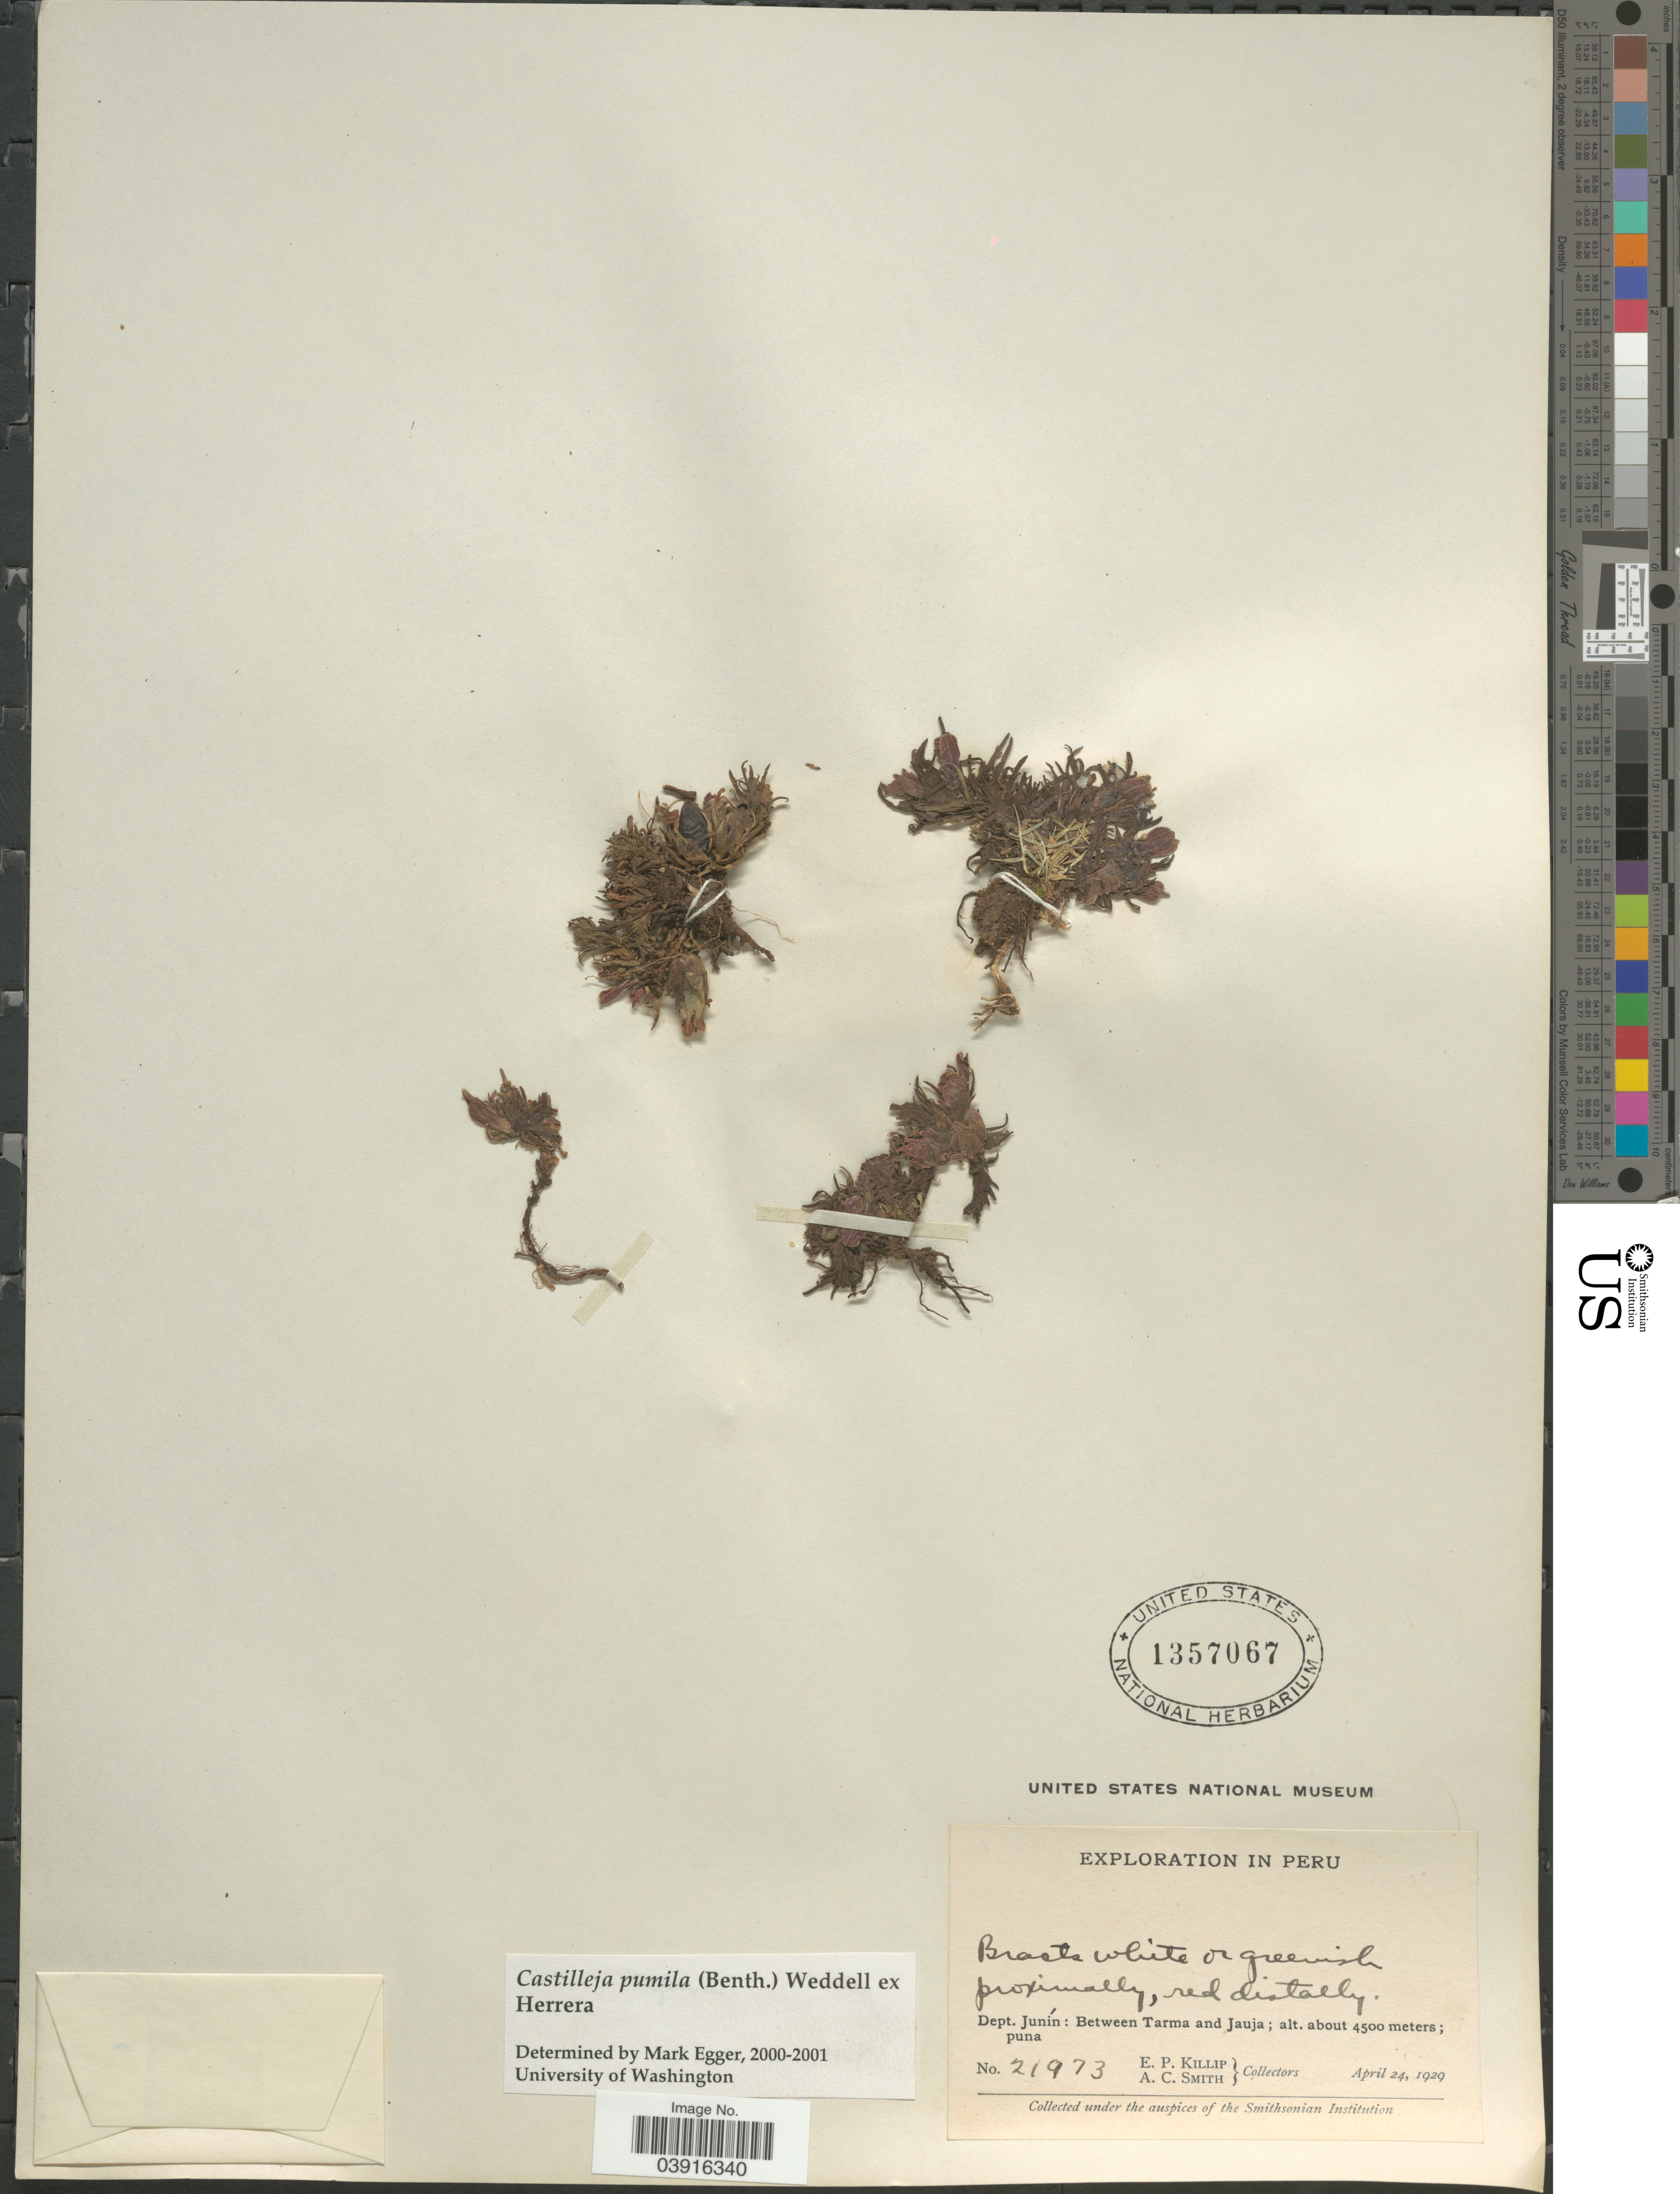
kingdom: Plantae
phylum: Tracheophyta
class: Magnoliopsida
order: Lamiales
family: Orobanchaceae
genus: Castilleja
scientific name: Castilleja pumila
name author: (Benth.) Wedd.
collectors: E. P. Killip & A. C. Smith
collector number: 21973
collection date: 1929-04-24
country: Peru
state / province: Junín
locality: Dept. Junín: Between Tarma and Jauja.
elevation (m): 4500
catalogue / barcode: US 1357067